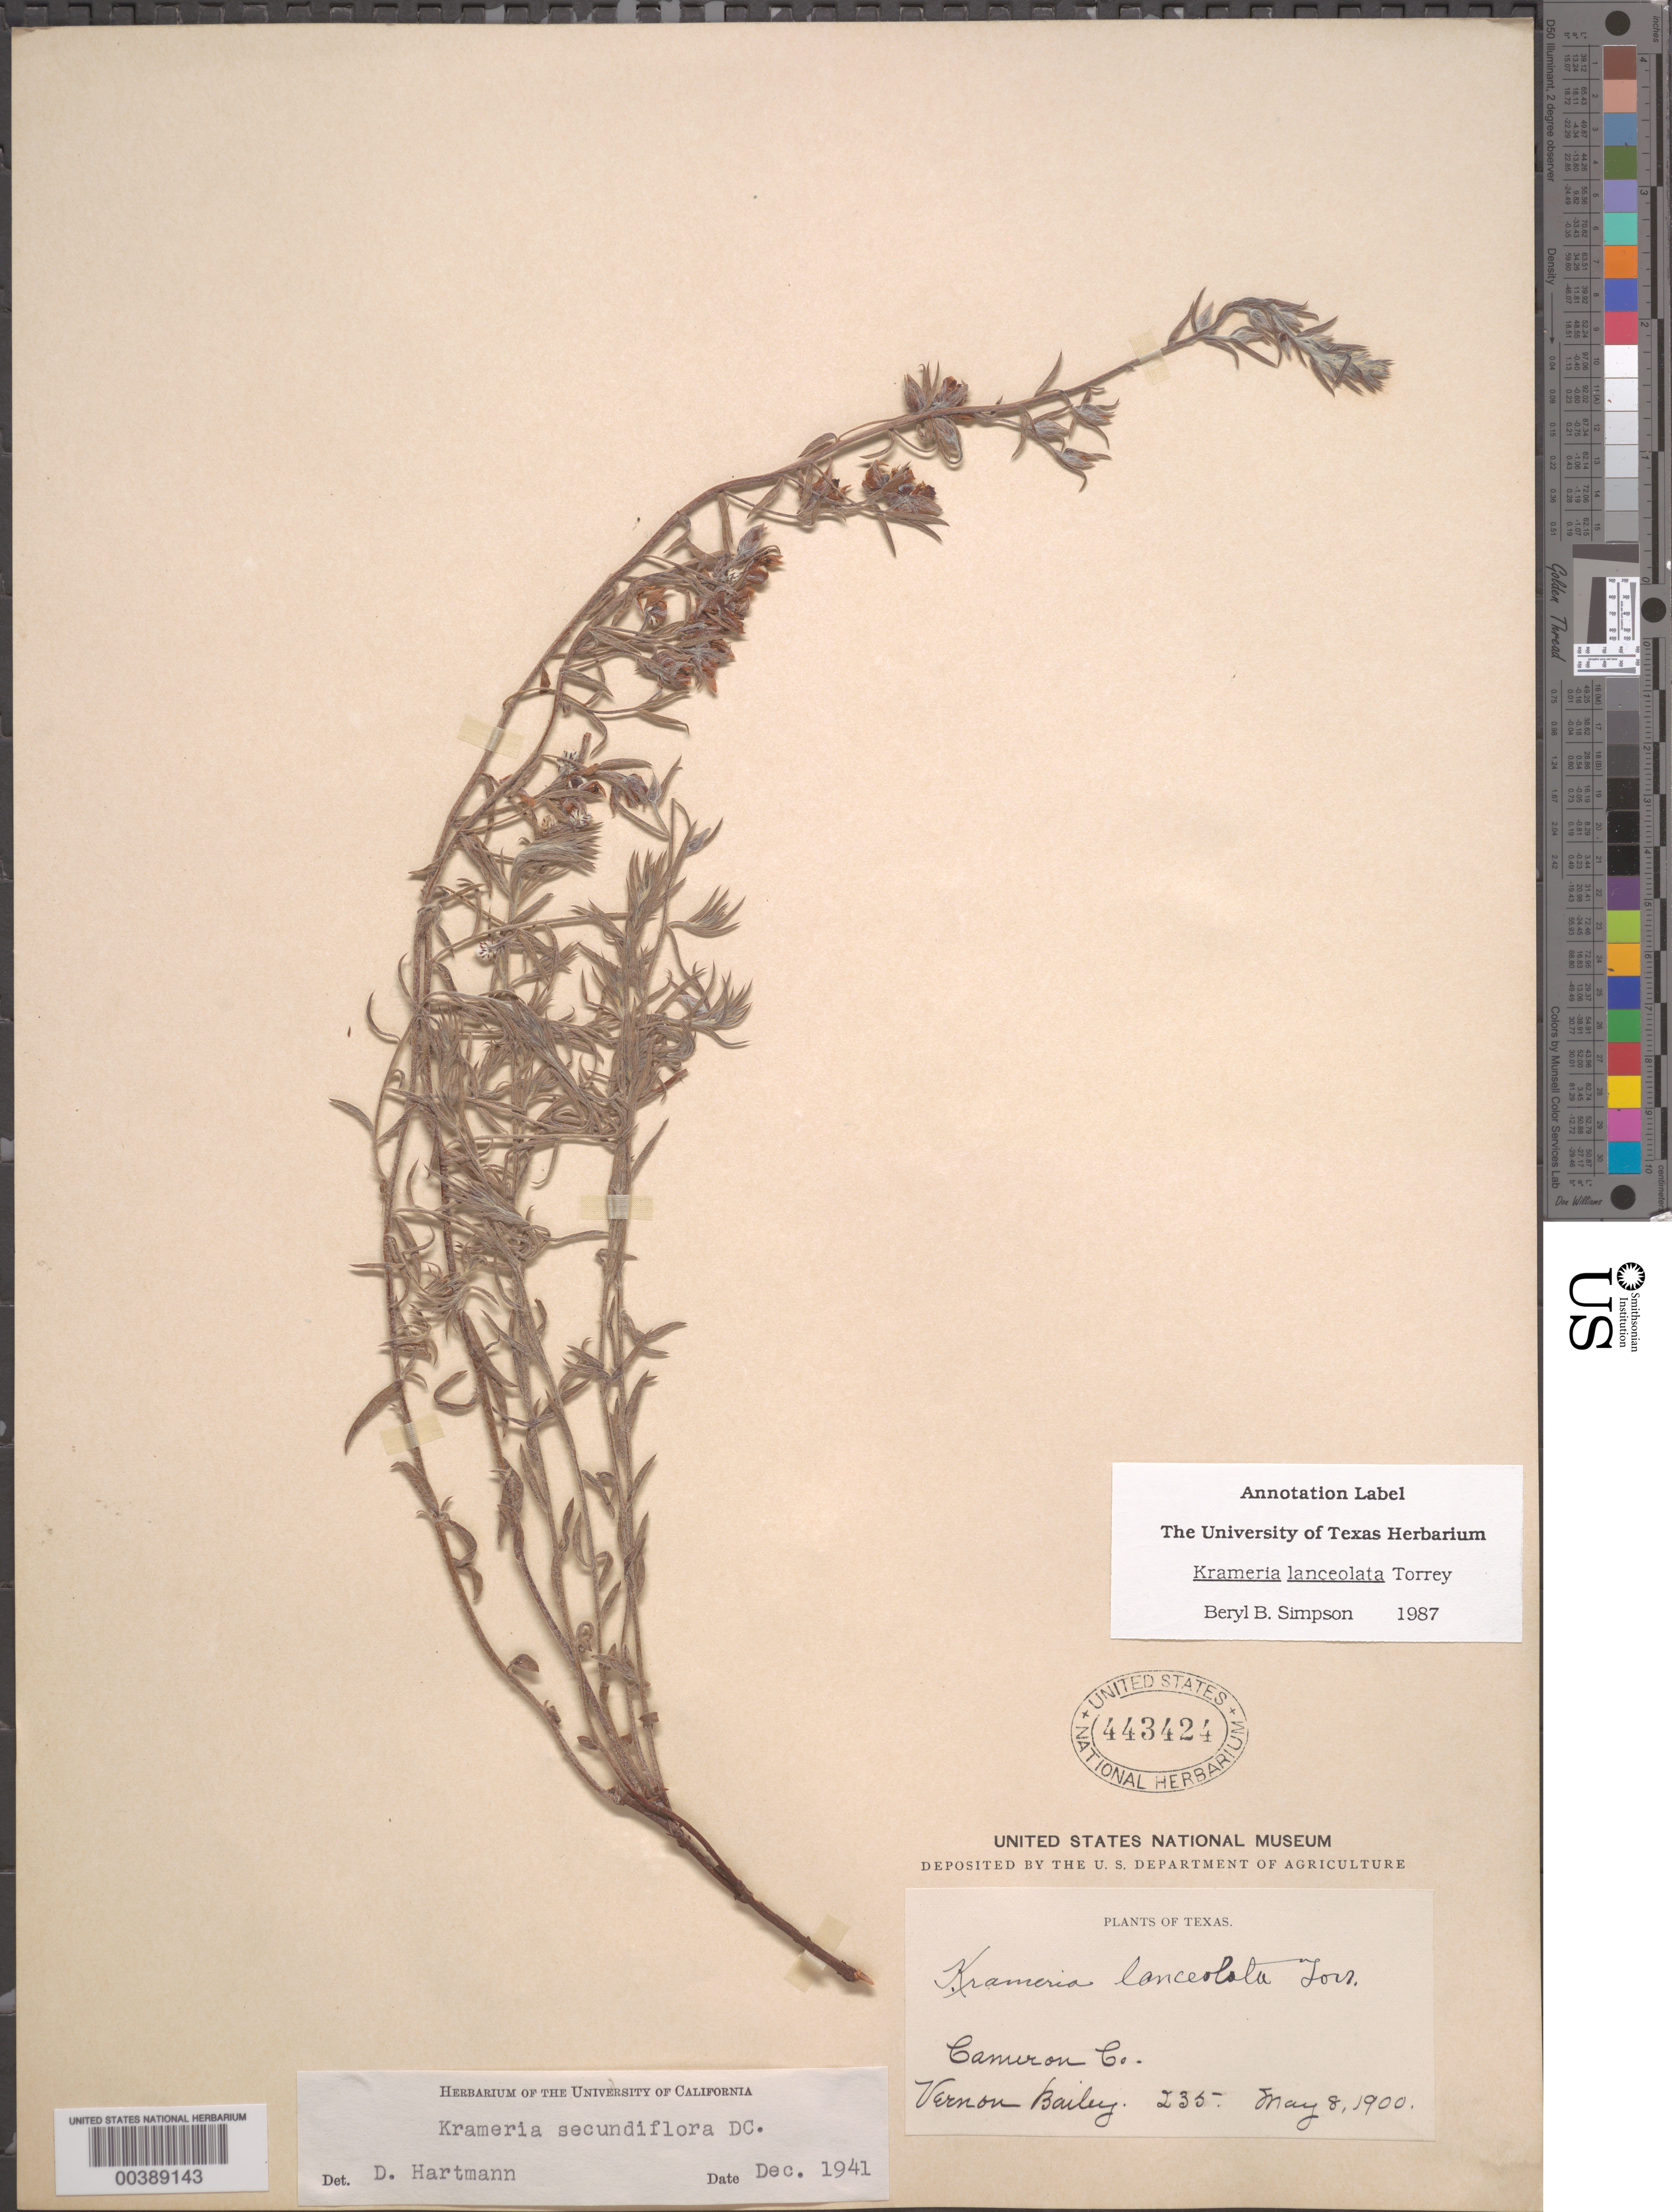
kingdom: Plantae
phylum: Tracheophyta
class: Magnoliopsida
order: Zygophyllales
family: Krameriaceae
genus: Krameria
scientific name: Krameria lanceolata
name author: Torr.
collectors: V. O. Bailey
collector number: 235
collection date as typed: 08 May 1900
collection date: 1900-05-08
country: United States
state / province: Texas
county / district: Cameron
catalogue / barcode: US 443424